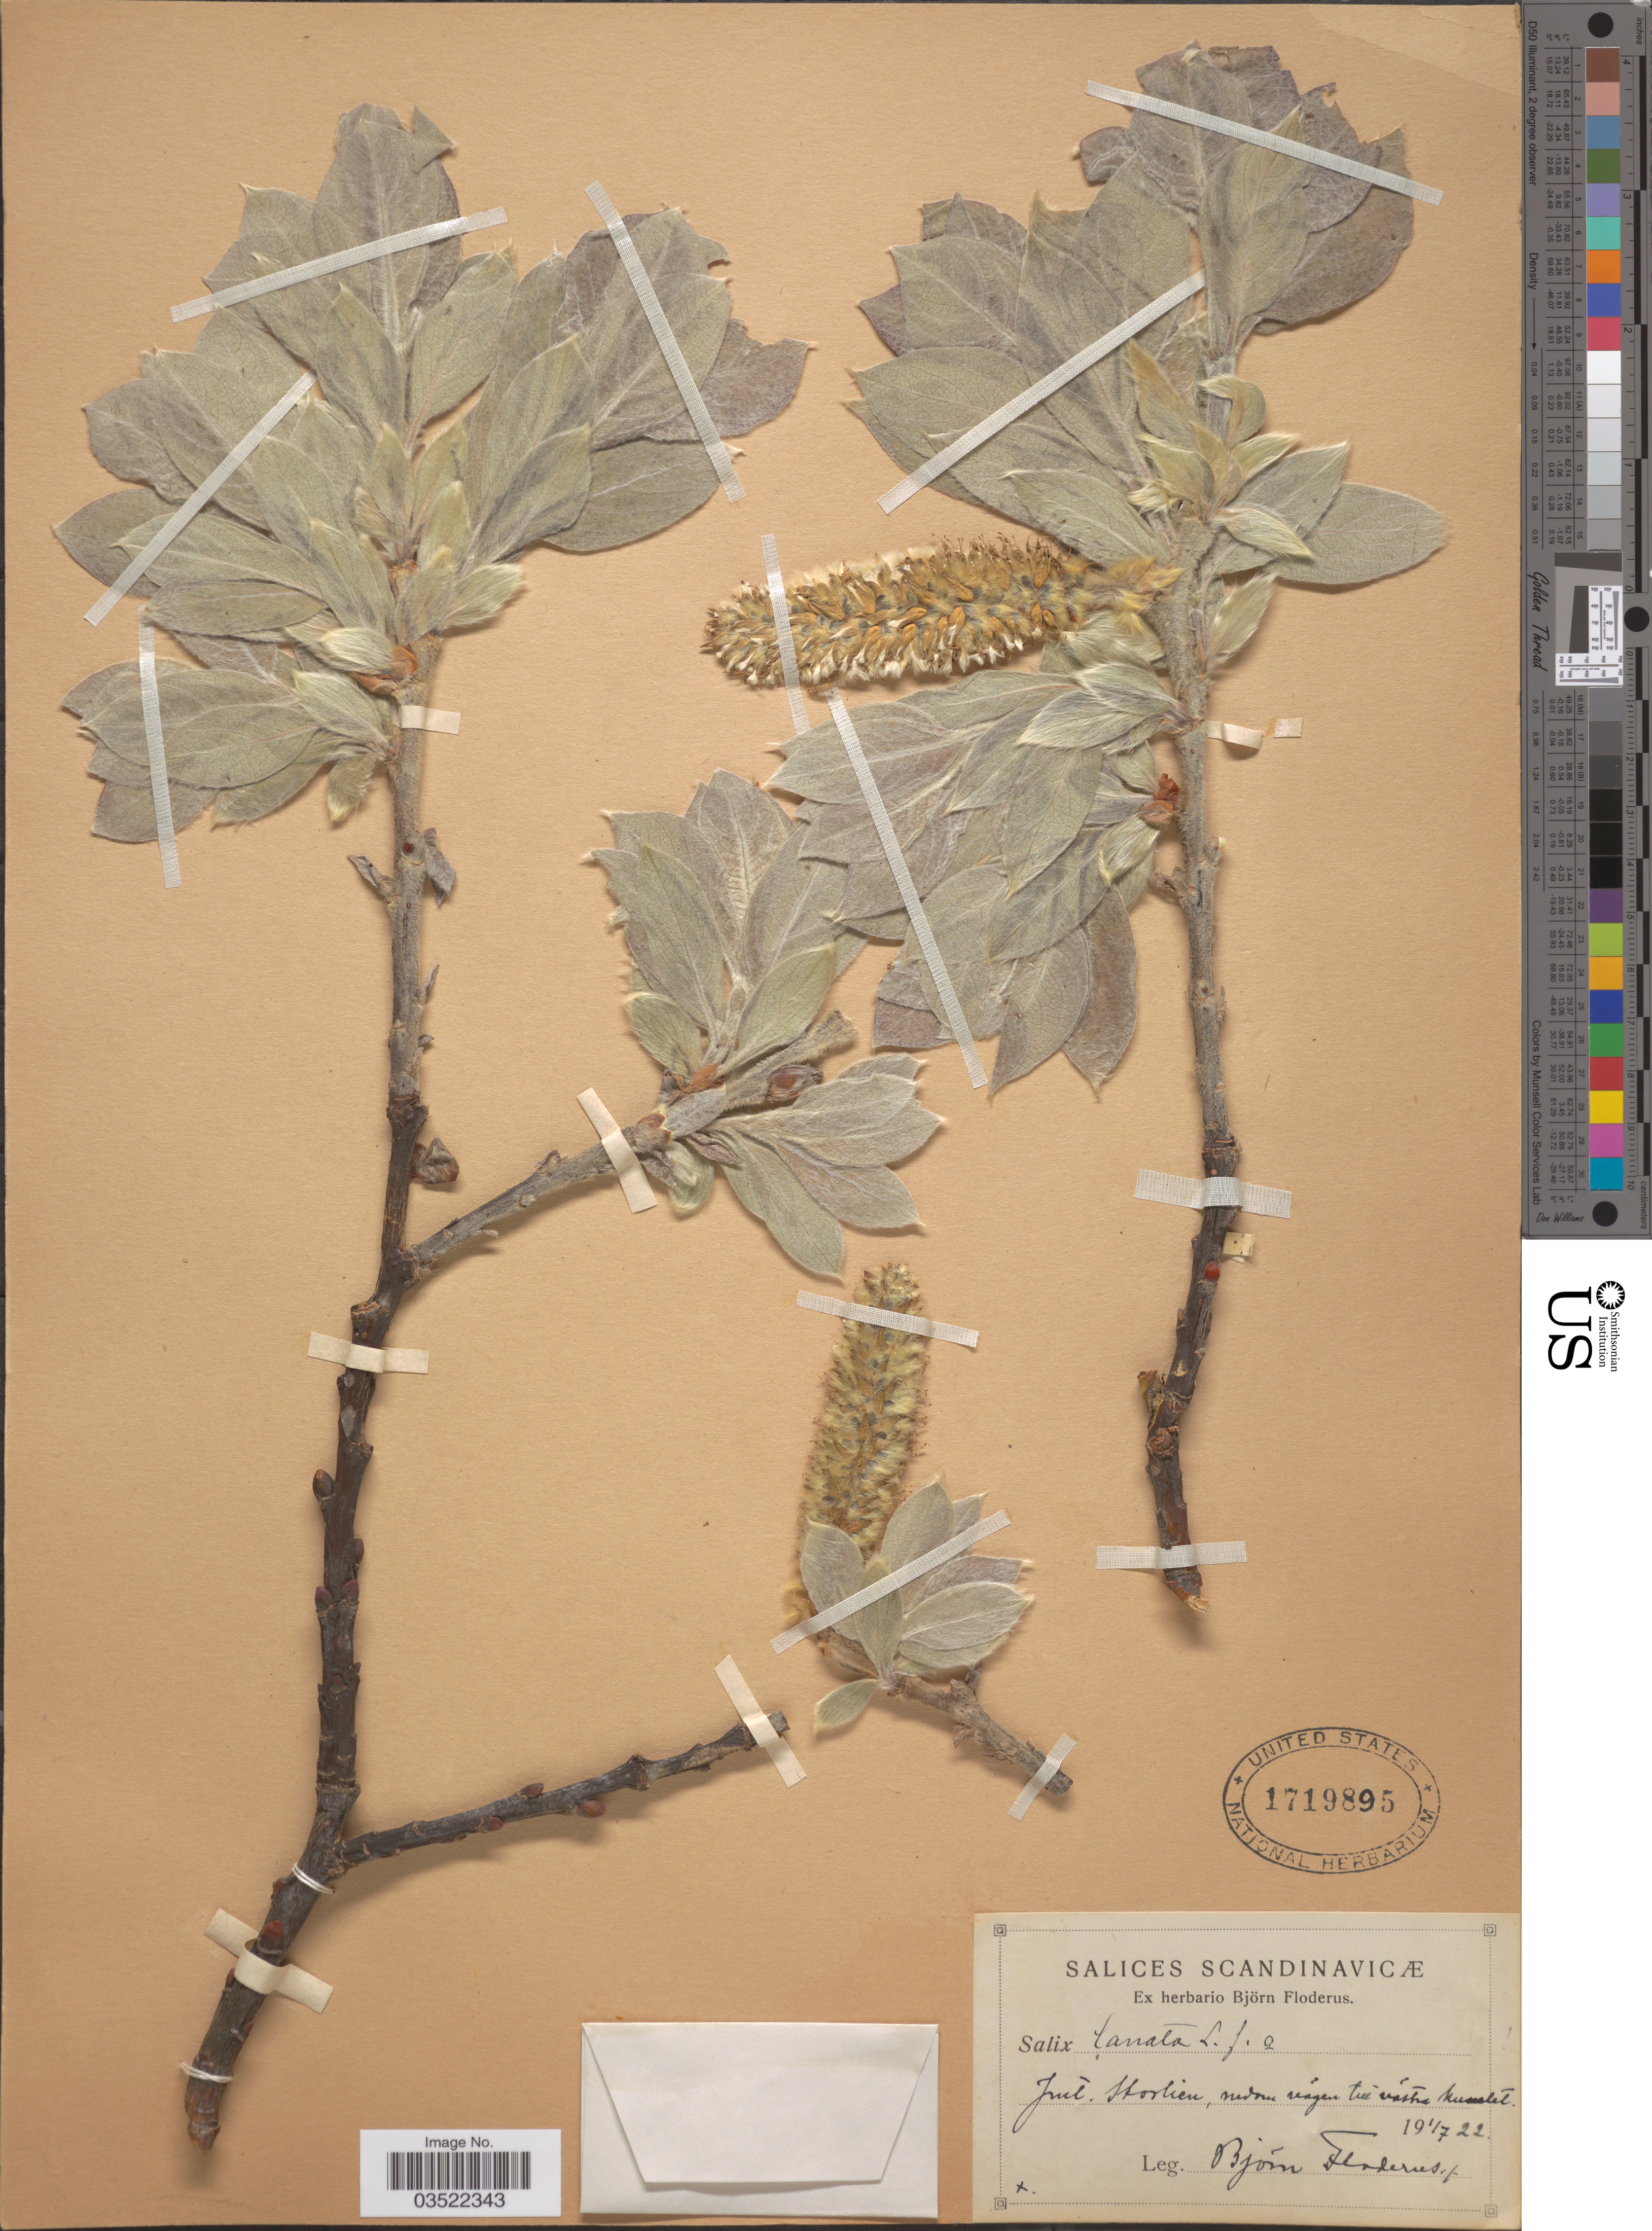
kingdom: Plantae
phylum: Tracheophyta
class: Magnoliopsida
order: Malpighiales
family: Salicaceae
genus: Salix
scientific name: Salix lanata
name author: L.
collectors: B. G. O. Floderus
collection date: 1922-07-01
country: Sweden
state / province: Jämtland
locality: Scandinavicæ, Jmt. Storlien.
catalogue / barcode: US 1719895